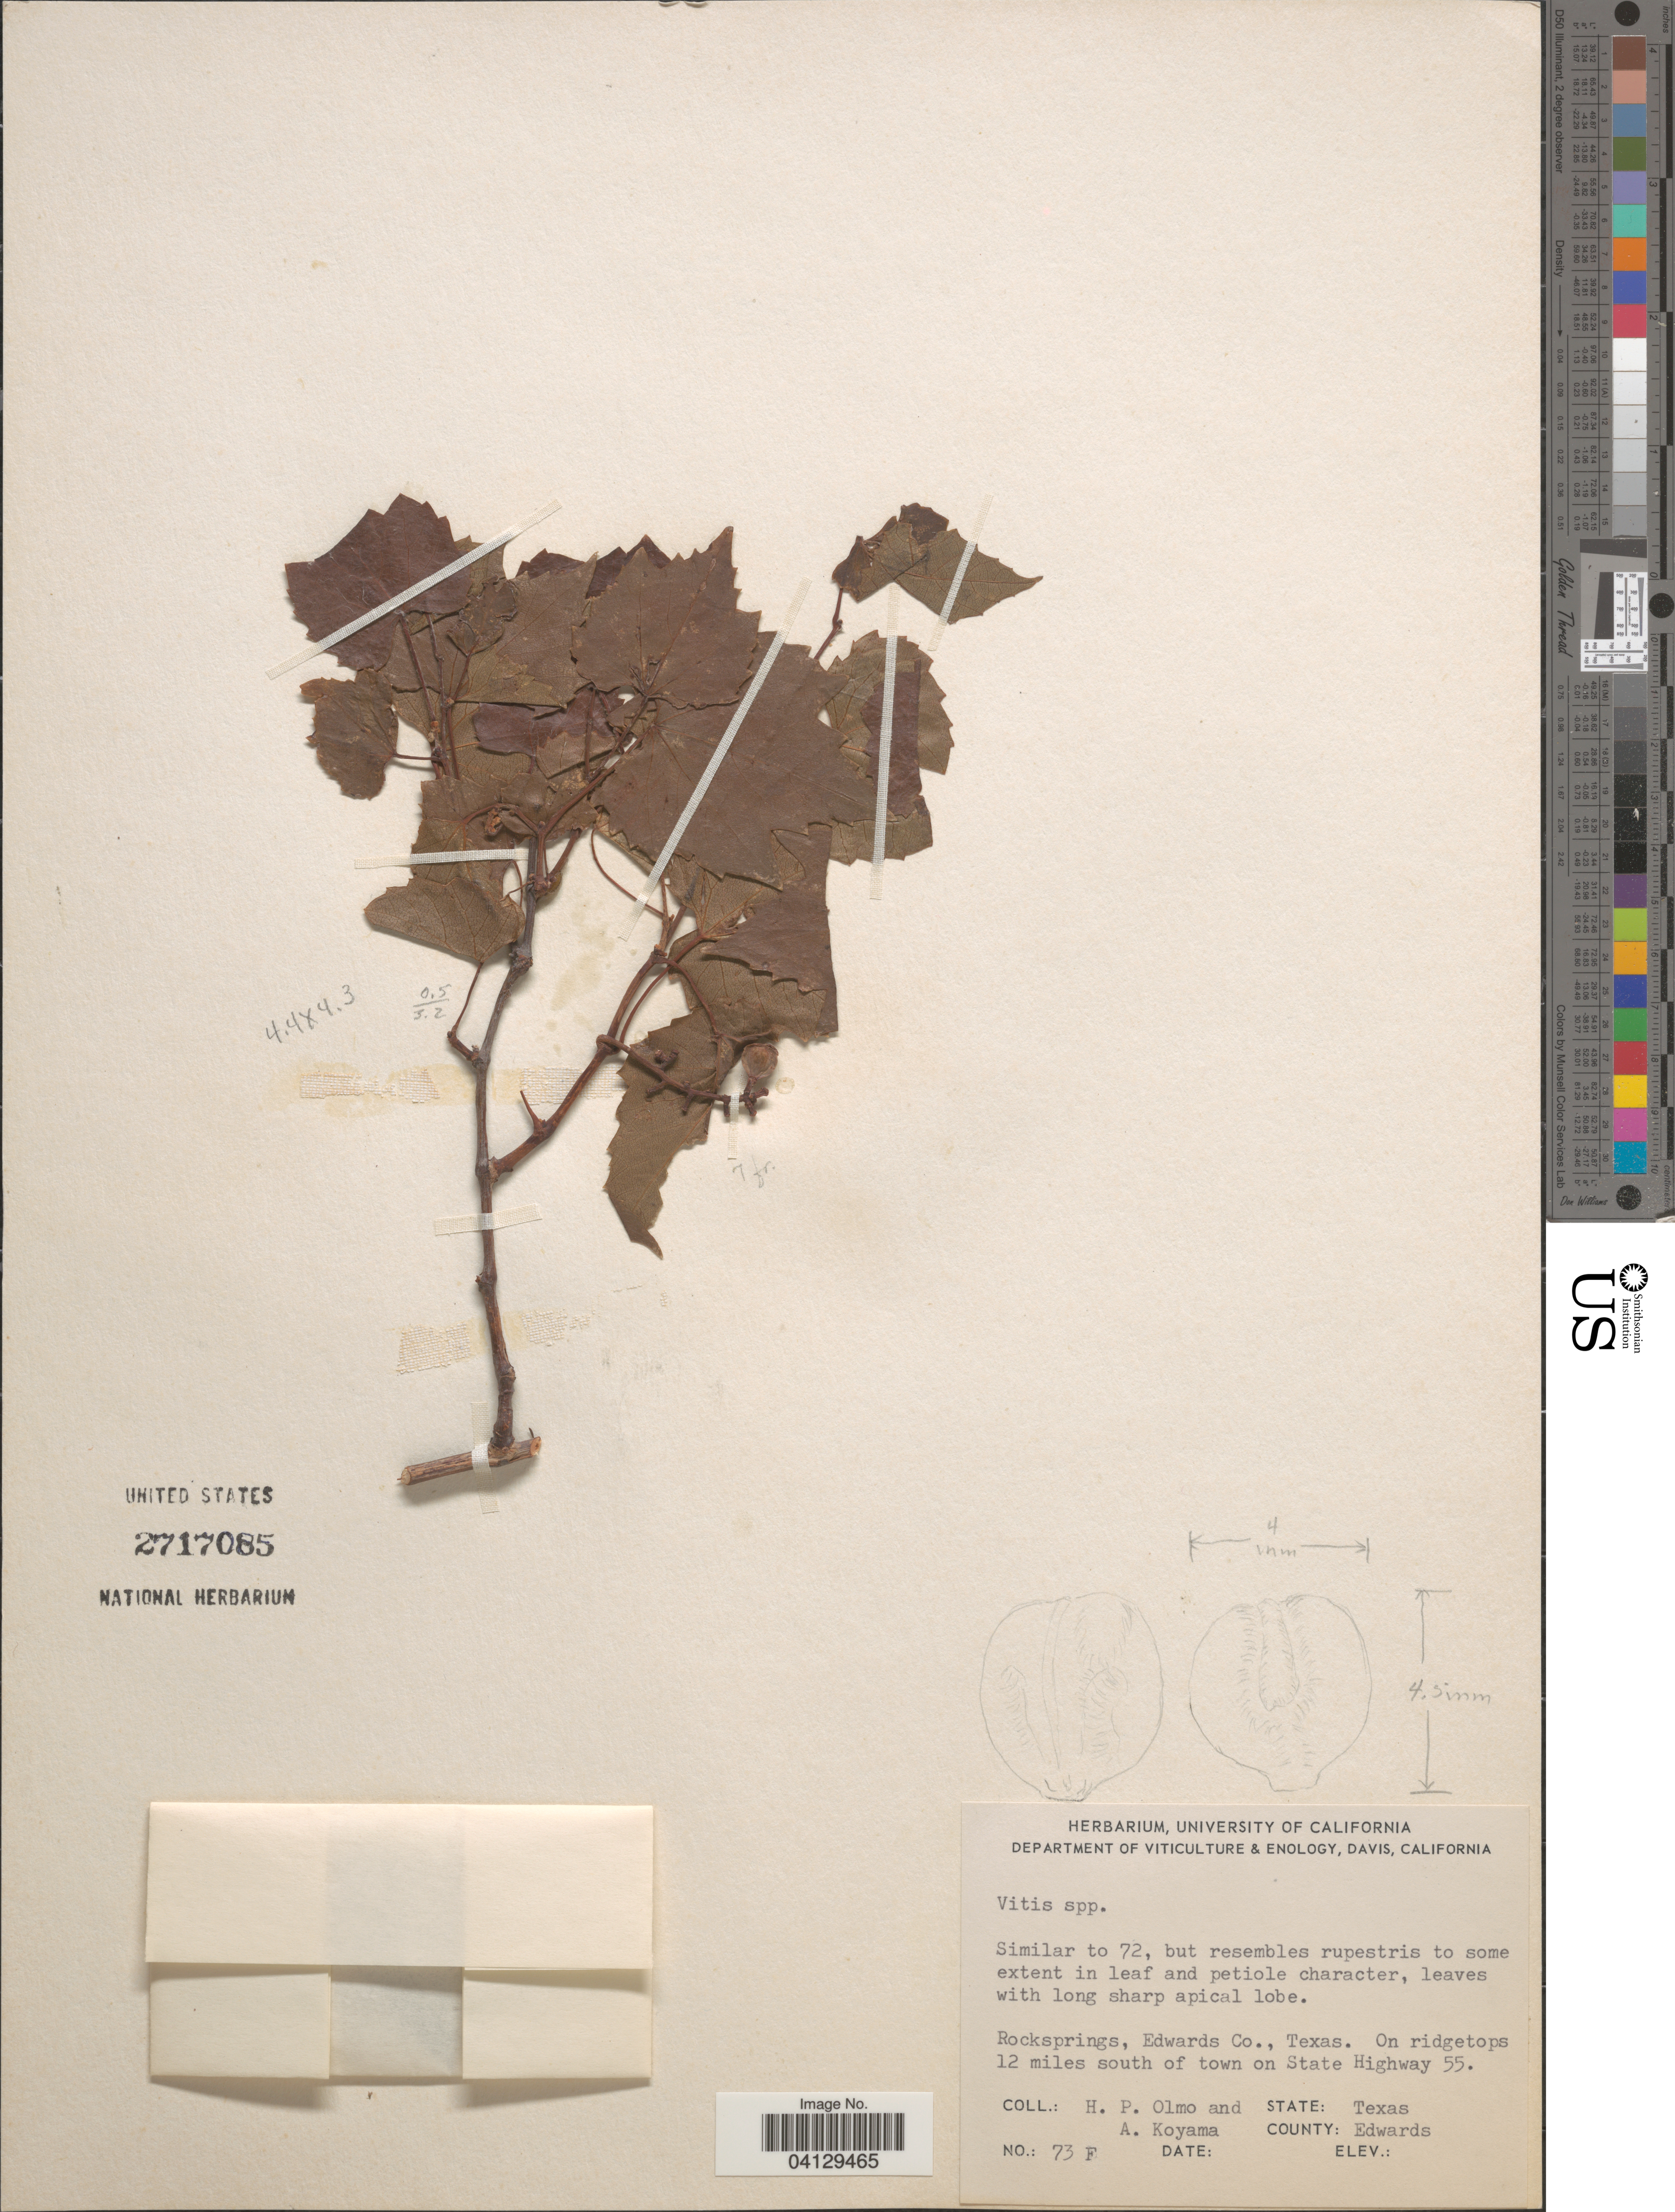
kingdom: Plantae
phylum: Tracheophyta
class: Magnoliopsida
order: Vitales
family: Vitaceae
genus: Vitis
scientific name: Vitis sp.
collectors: H. Olmo & A. Koyama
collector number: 73F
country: United States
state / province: Texas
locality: Rocksprings, Edwards Co. On ridgetops, 12 miles south of town on State Highway 55.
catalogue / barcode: US 2717085